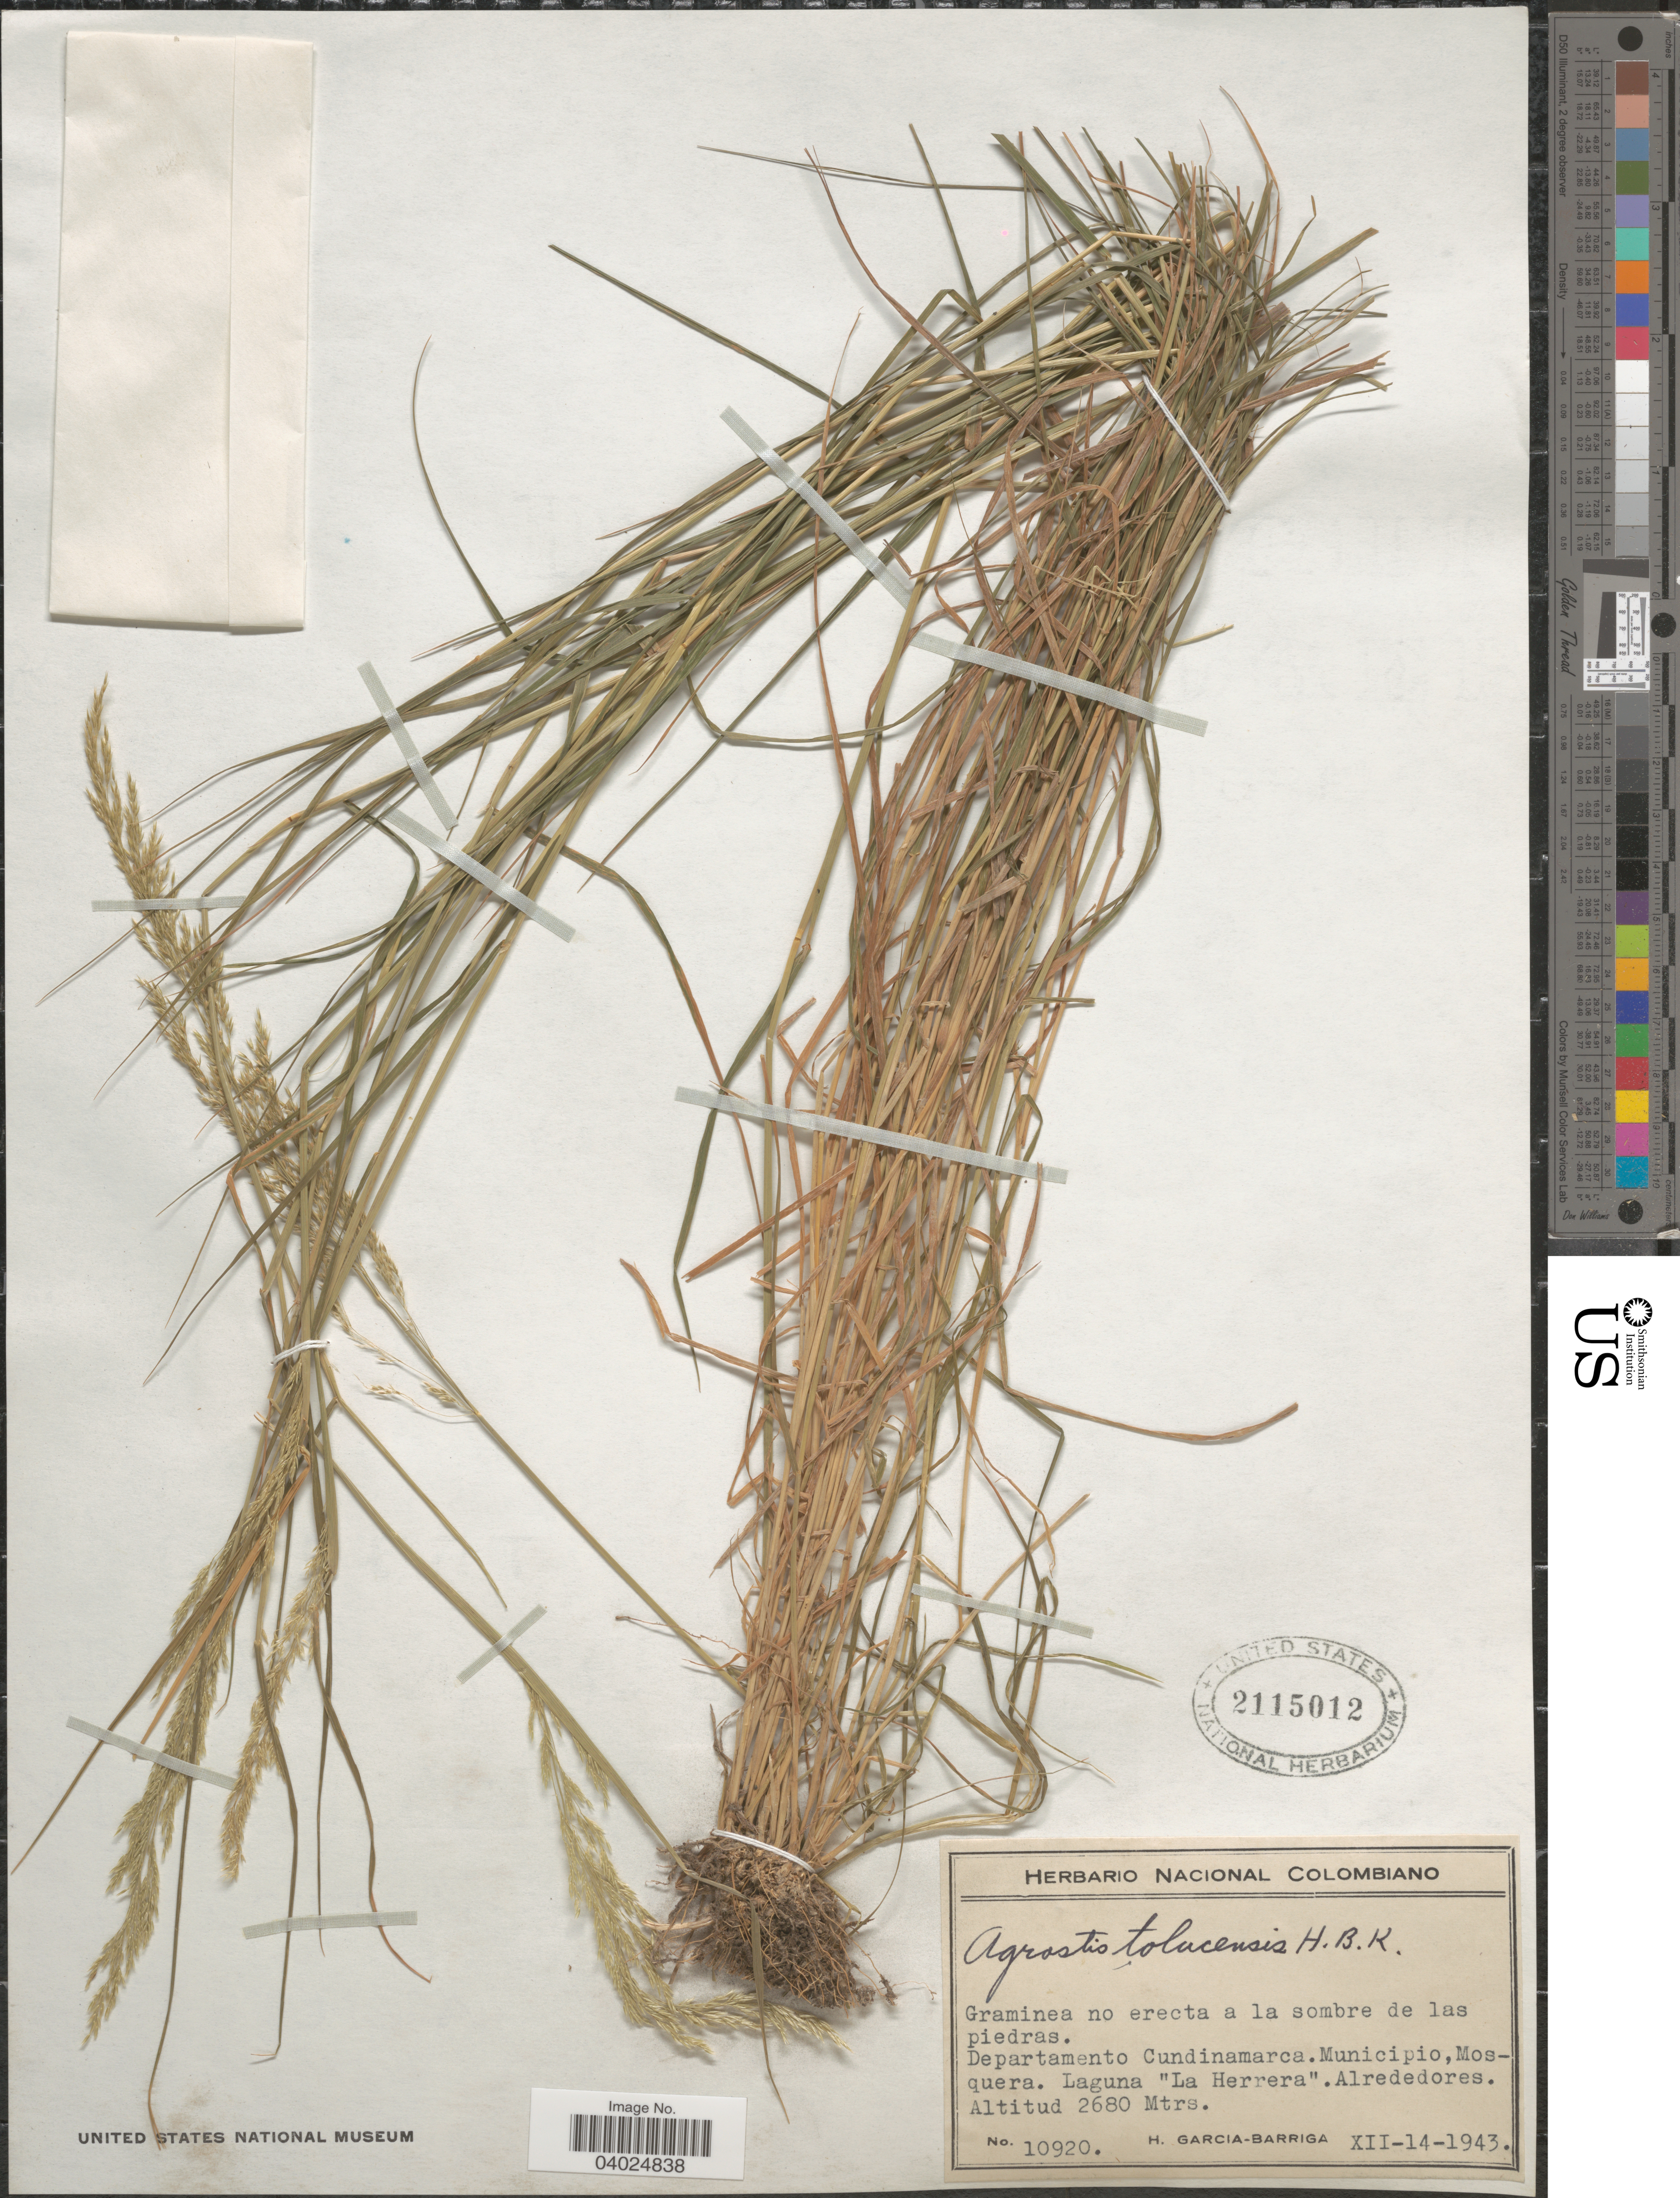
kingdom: Plantae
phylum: Tracheophyta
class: Liliopsida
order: Poales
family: Poaceae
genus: Agrostis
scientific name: Agrostis tolucensis Kunth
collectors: H. García Barriga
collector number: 10920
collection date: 1943-12-14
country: Colombia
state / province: Cundinamarca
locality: Departamento Cundinamarca. Municipio, Mosquera. Laguna "La Herrera". Alrededores.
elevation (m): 2680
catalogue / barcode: US 2115012